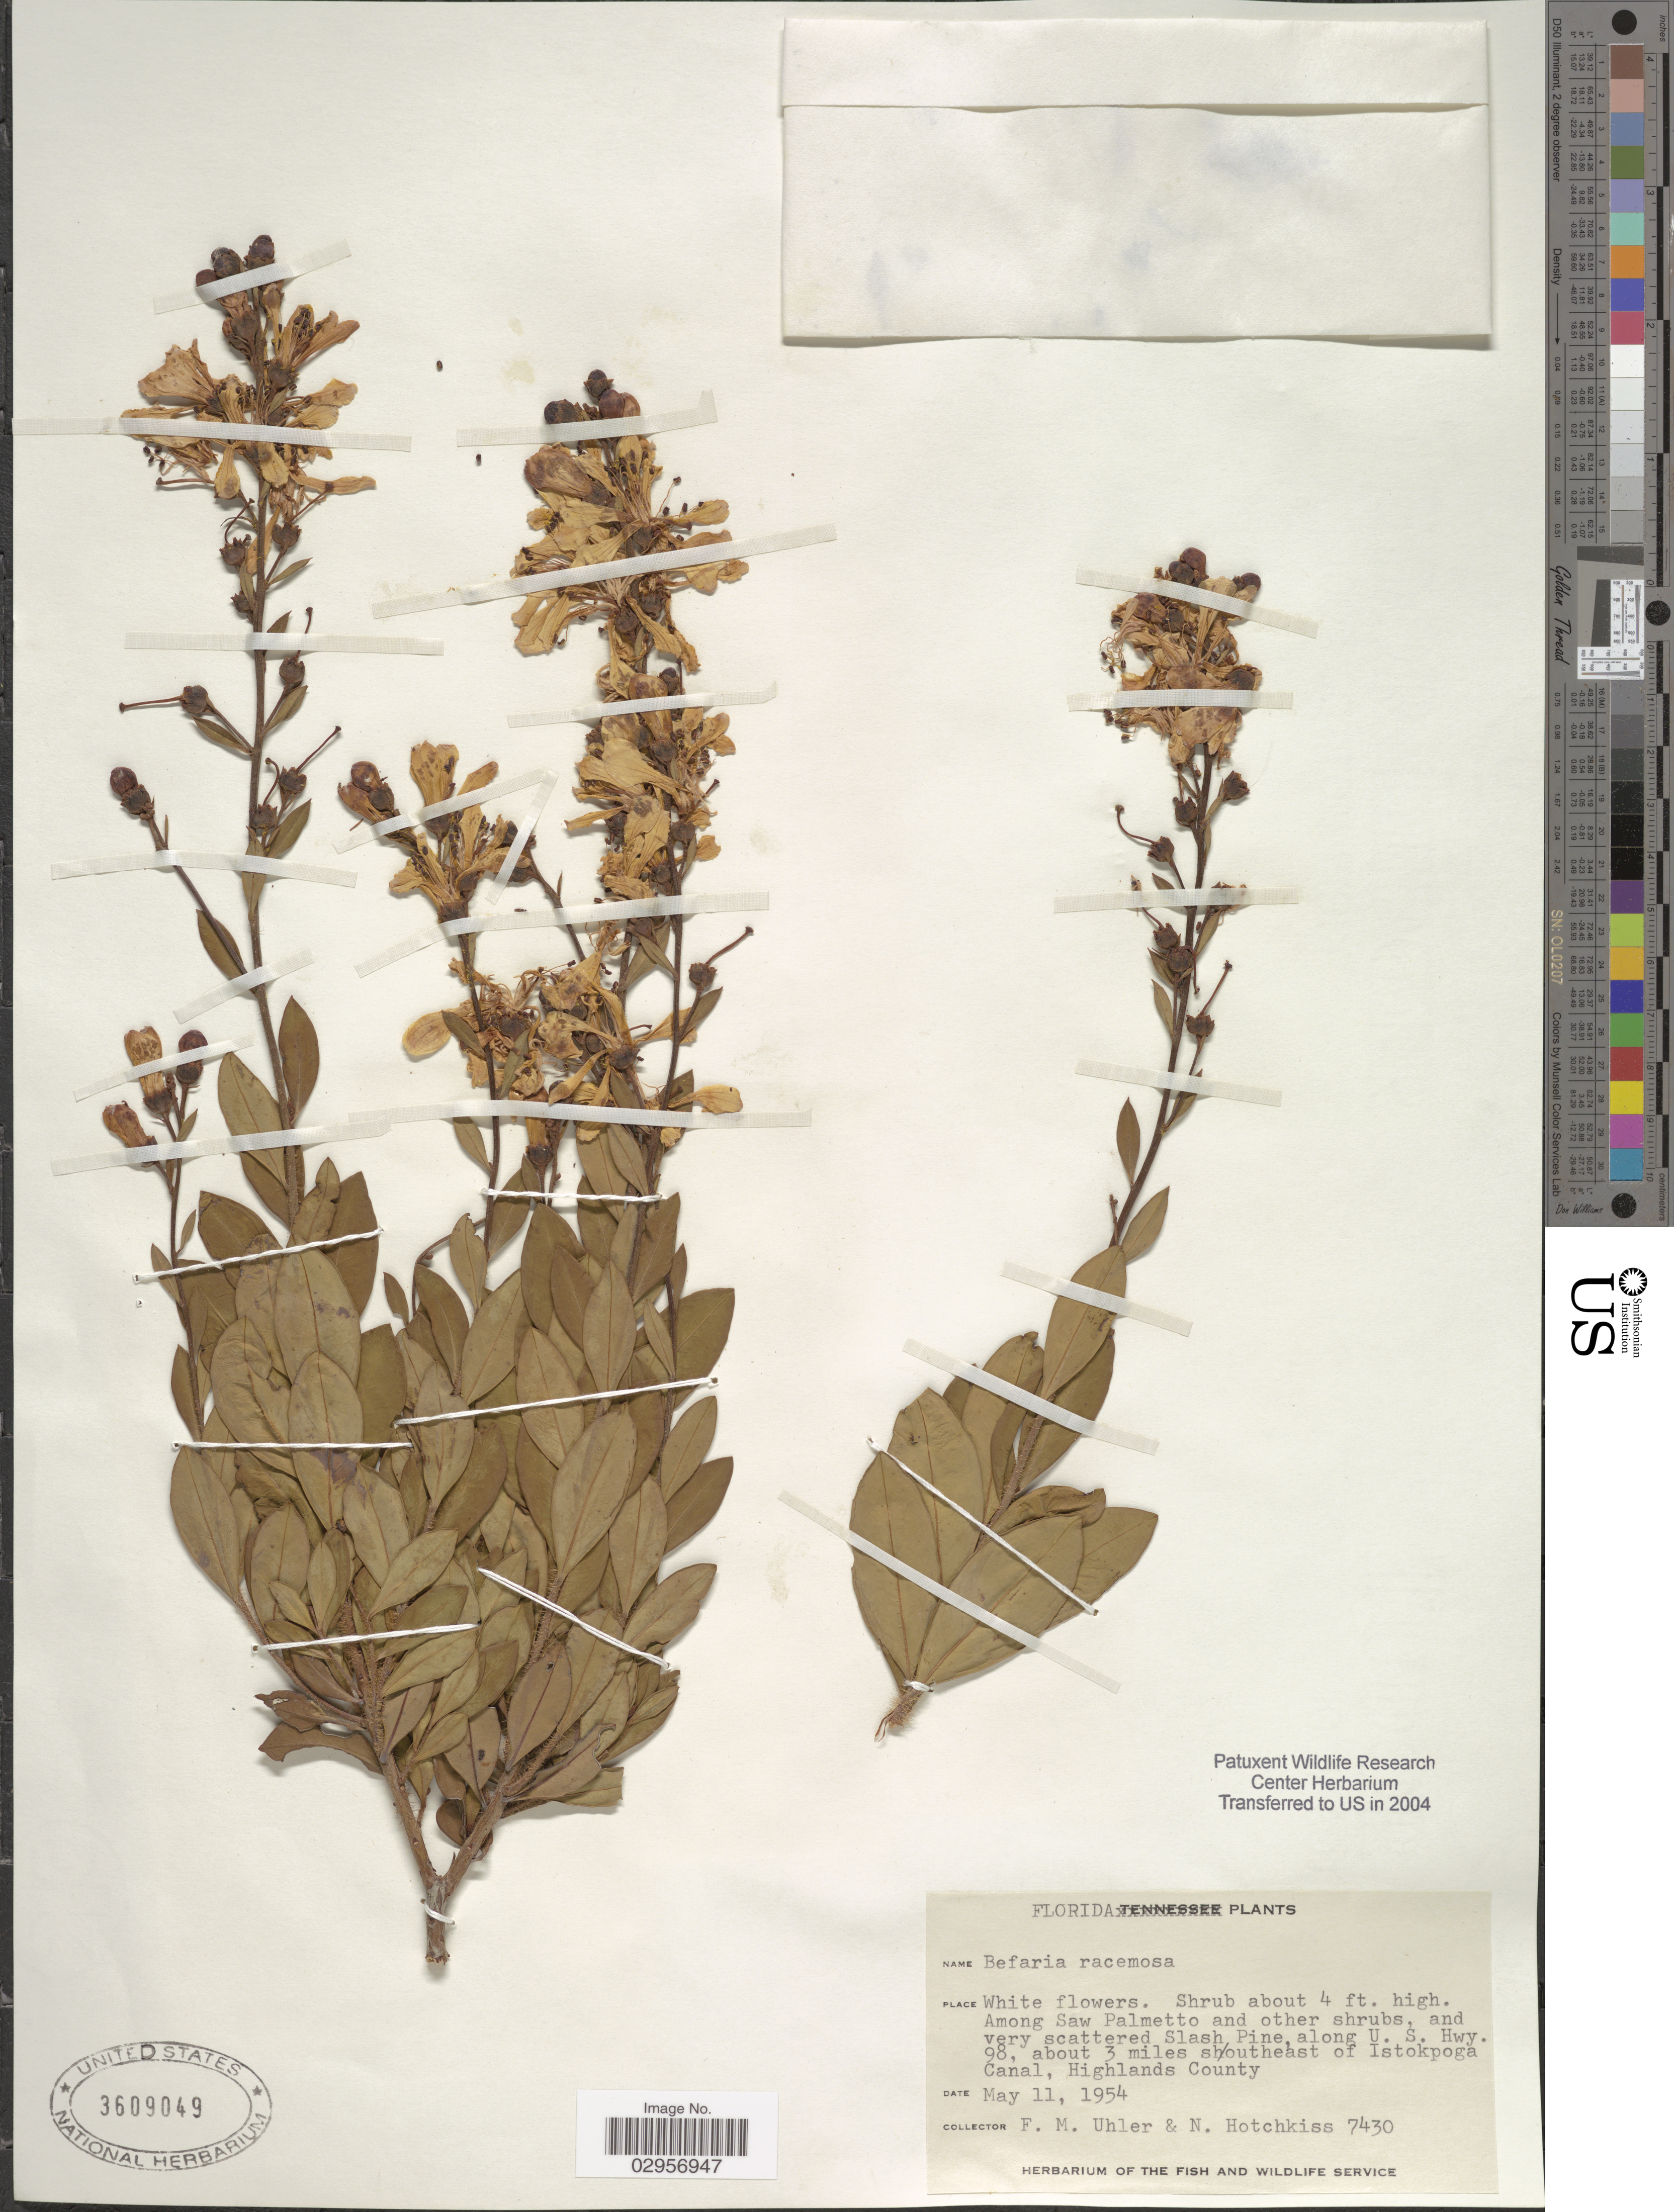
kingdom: Plantae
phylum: Tracheophyta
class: Magnoliopsida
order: Ericales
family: Ericaceae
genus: Bejaria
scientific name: Bejaria racemosa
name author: Vent.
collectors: F. M. Uhler & N. Hotchkiss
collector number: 7430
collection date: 1954-05-11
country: United States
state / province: Florida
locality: Among Saw Palmetto and other shrubs and very scattered Slash Pine, along U.S. Hwy. 98, about 3 miles southeast of Istokpoga Canal, Highlands County.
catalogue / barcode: US 3609049